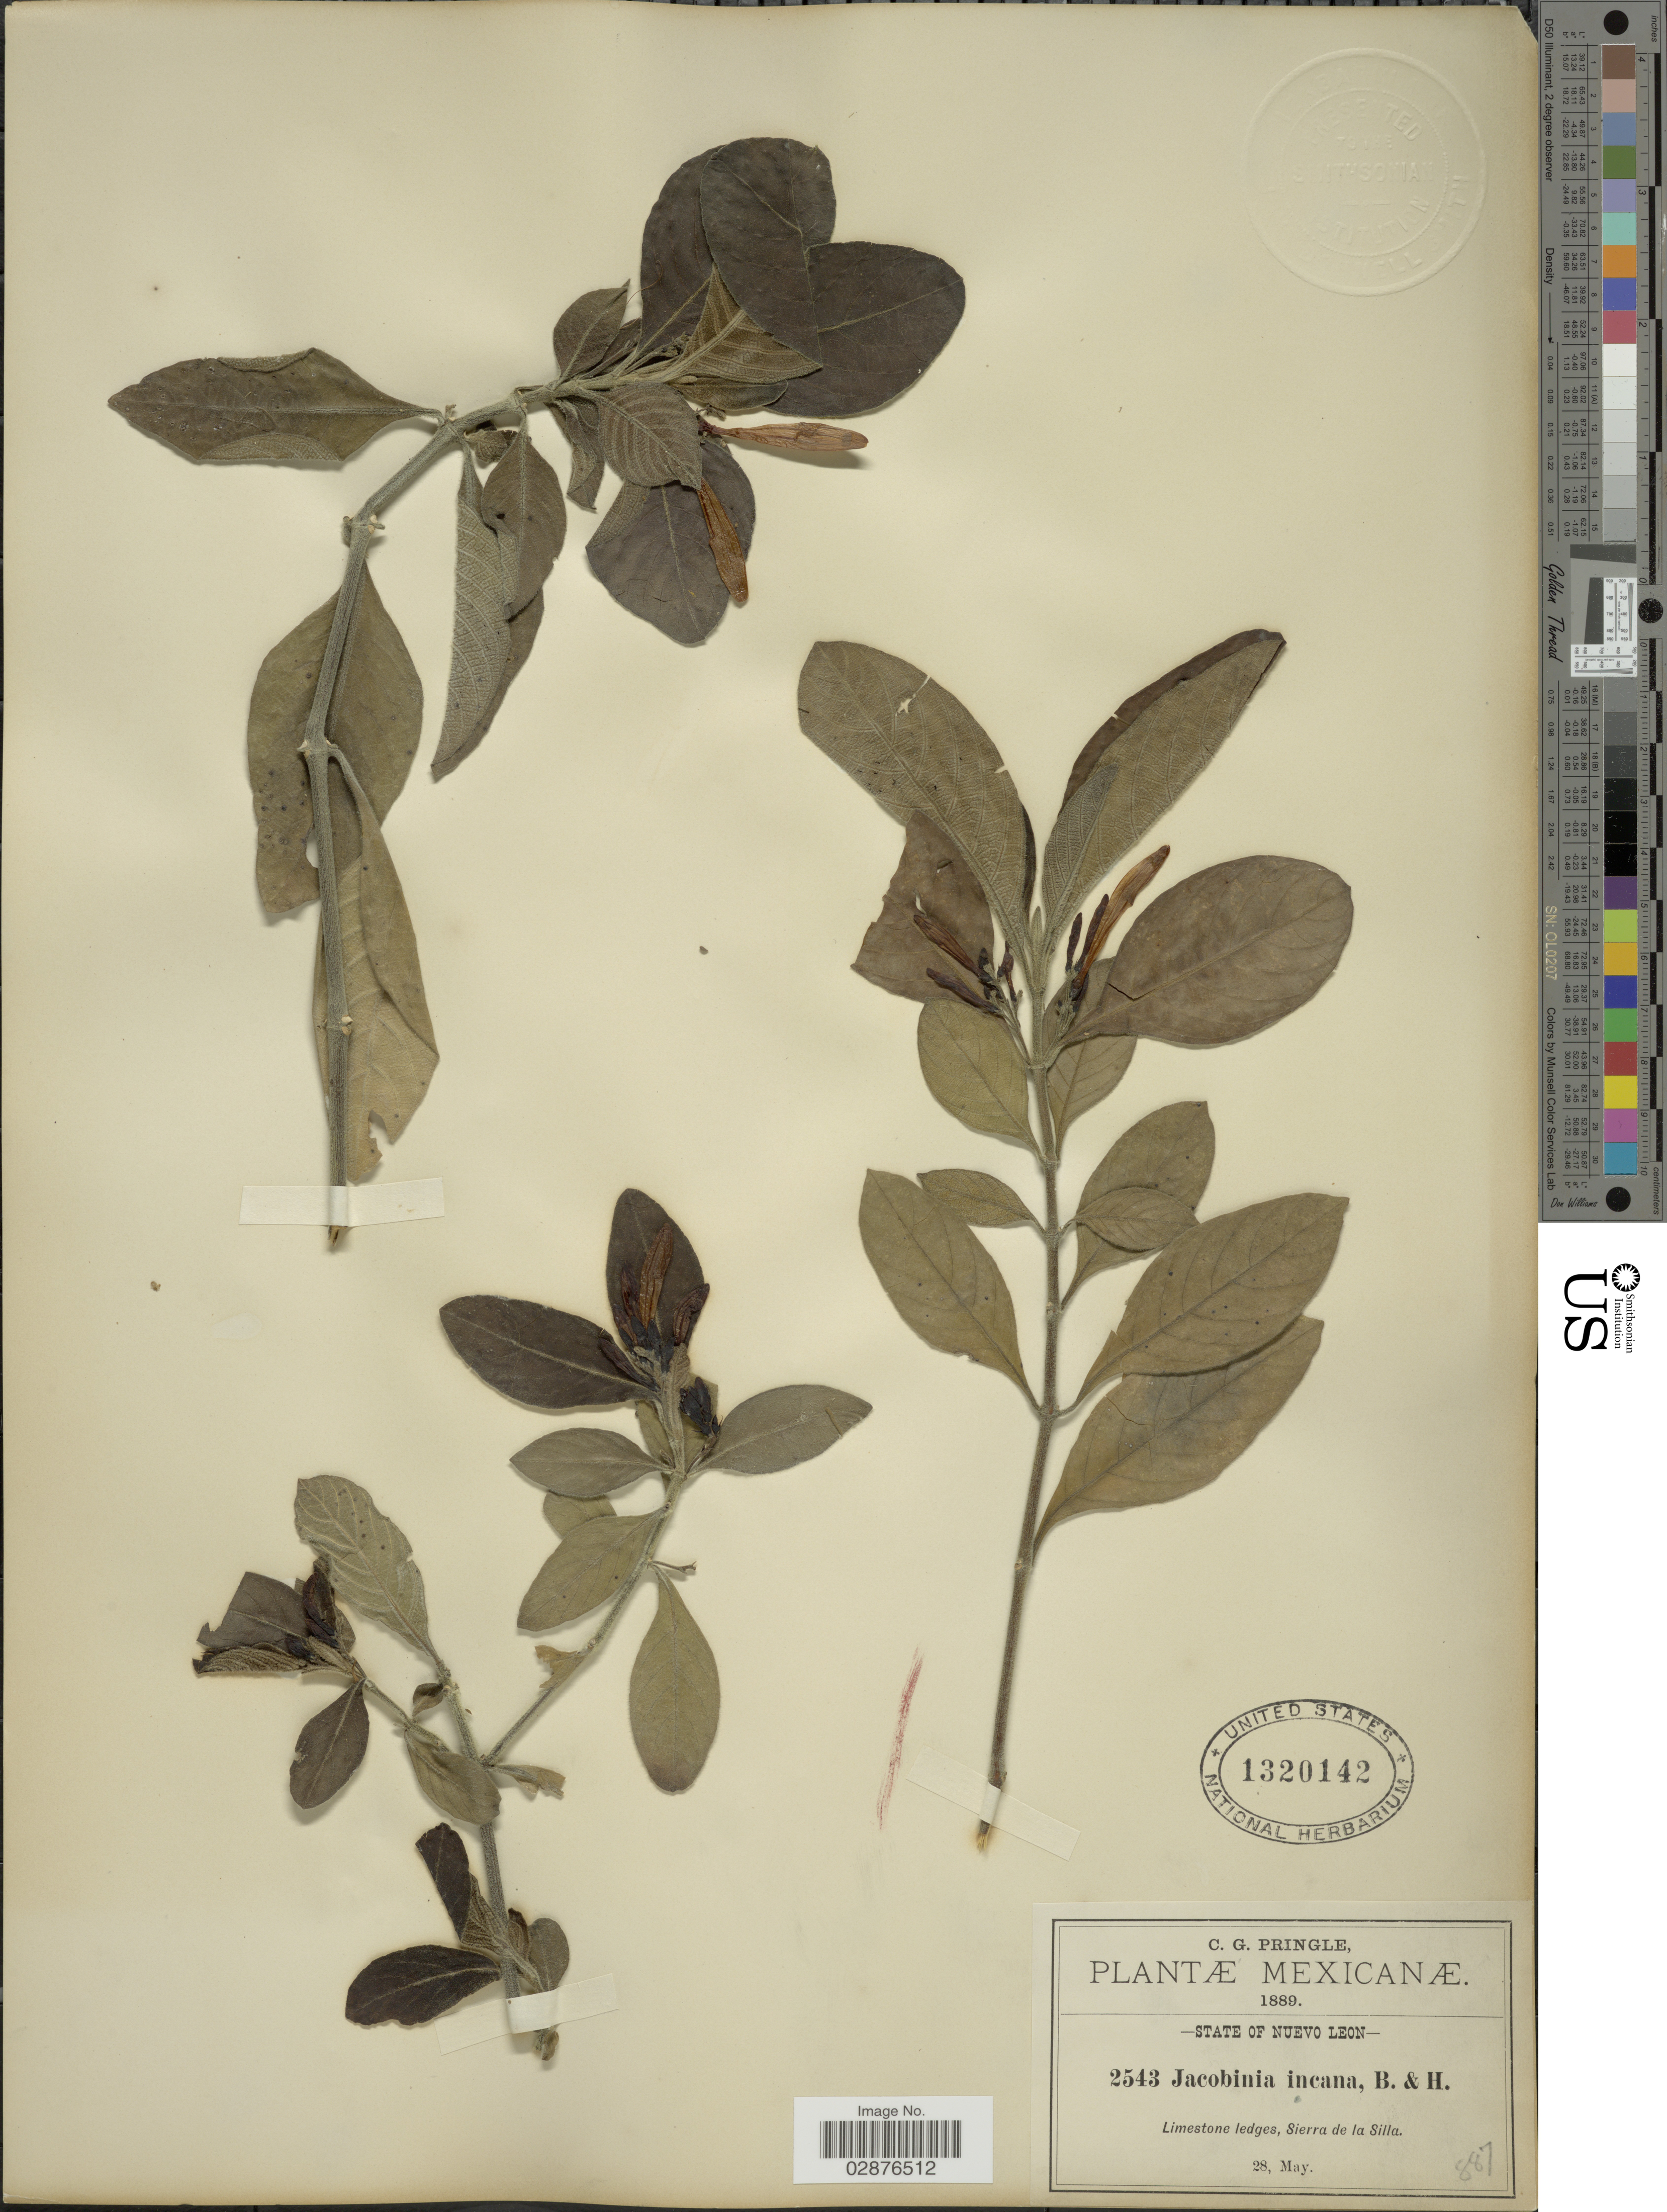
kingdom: Plantae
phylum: Tracheophyta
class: Magnoliopsida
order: Lamiales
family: Acanthaceae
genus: Justicia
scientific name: Justicia leonardii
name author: Wassh.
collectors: C. G. Pringle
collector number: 2543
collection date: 1889-05-28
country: Mexico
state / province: Nuevo León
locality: Sierra de la Silla.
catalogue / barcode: US 1320142